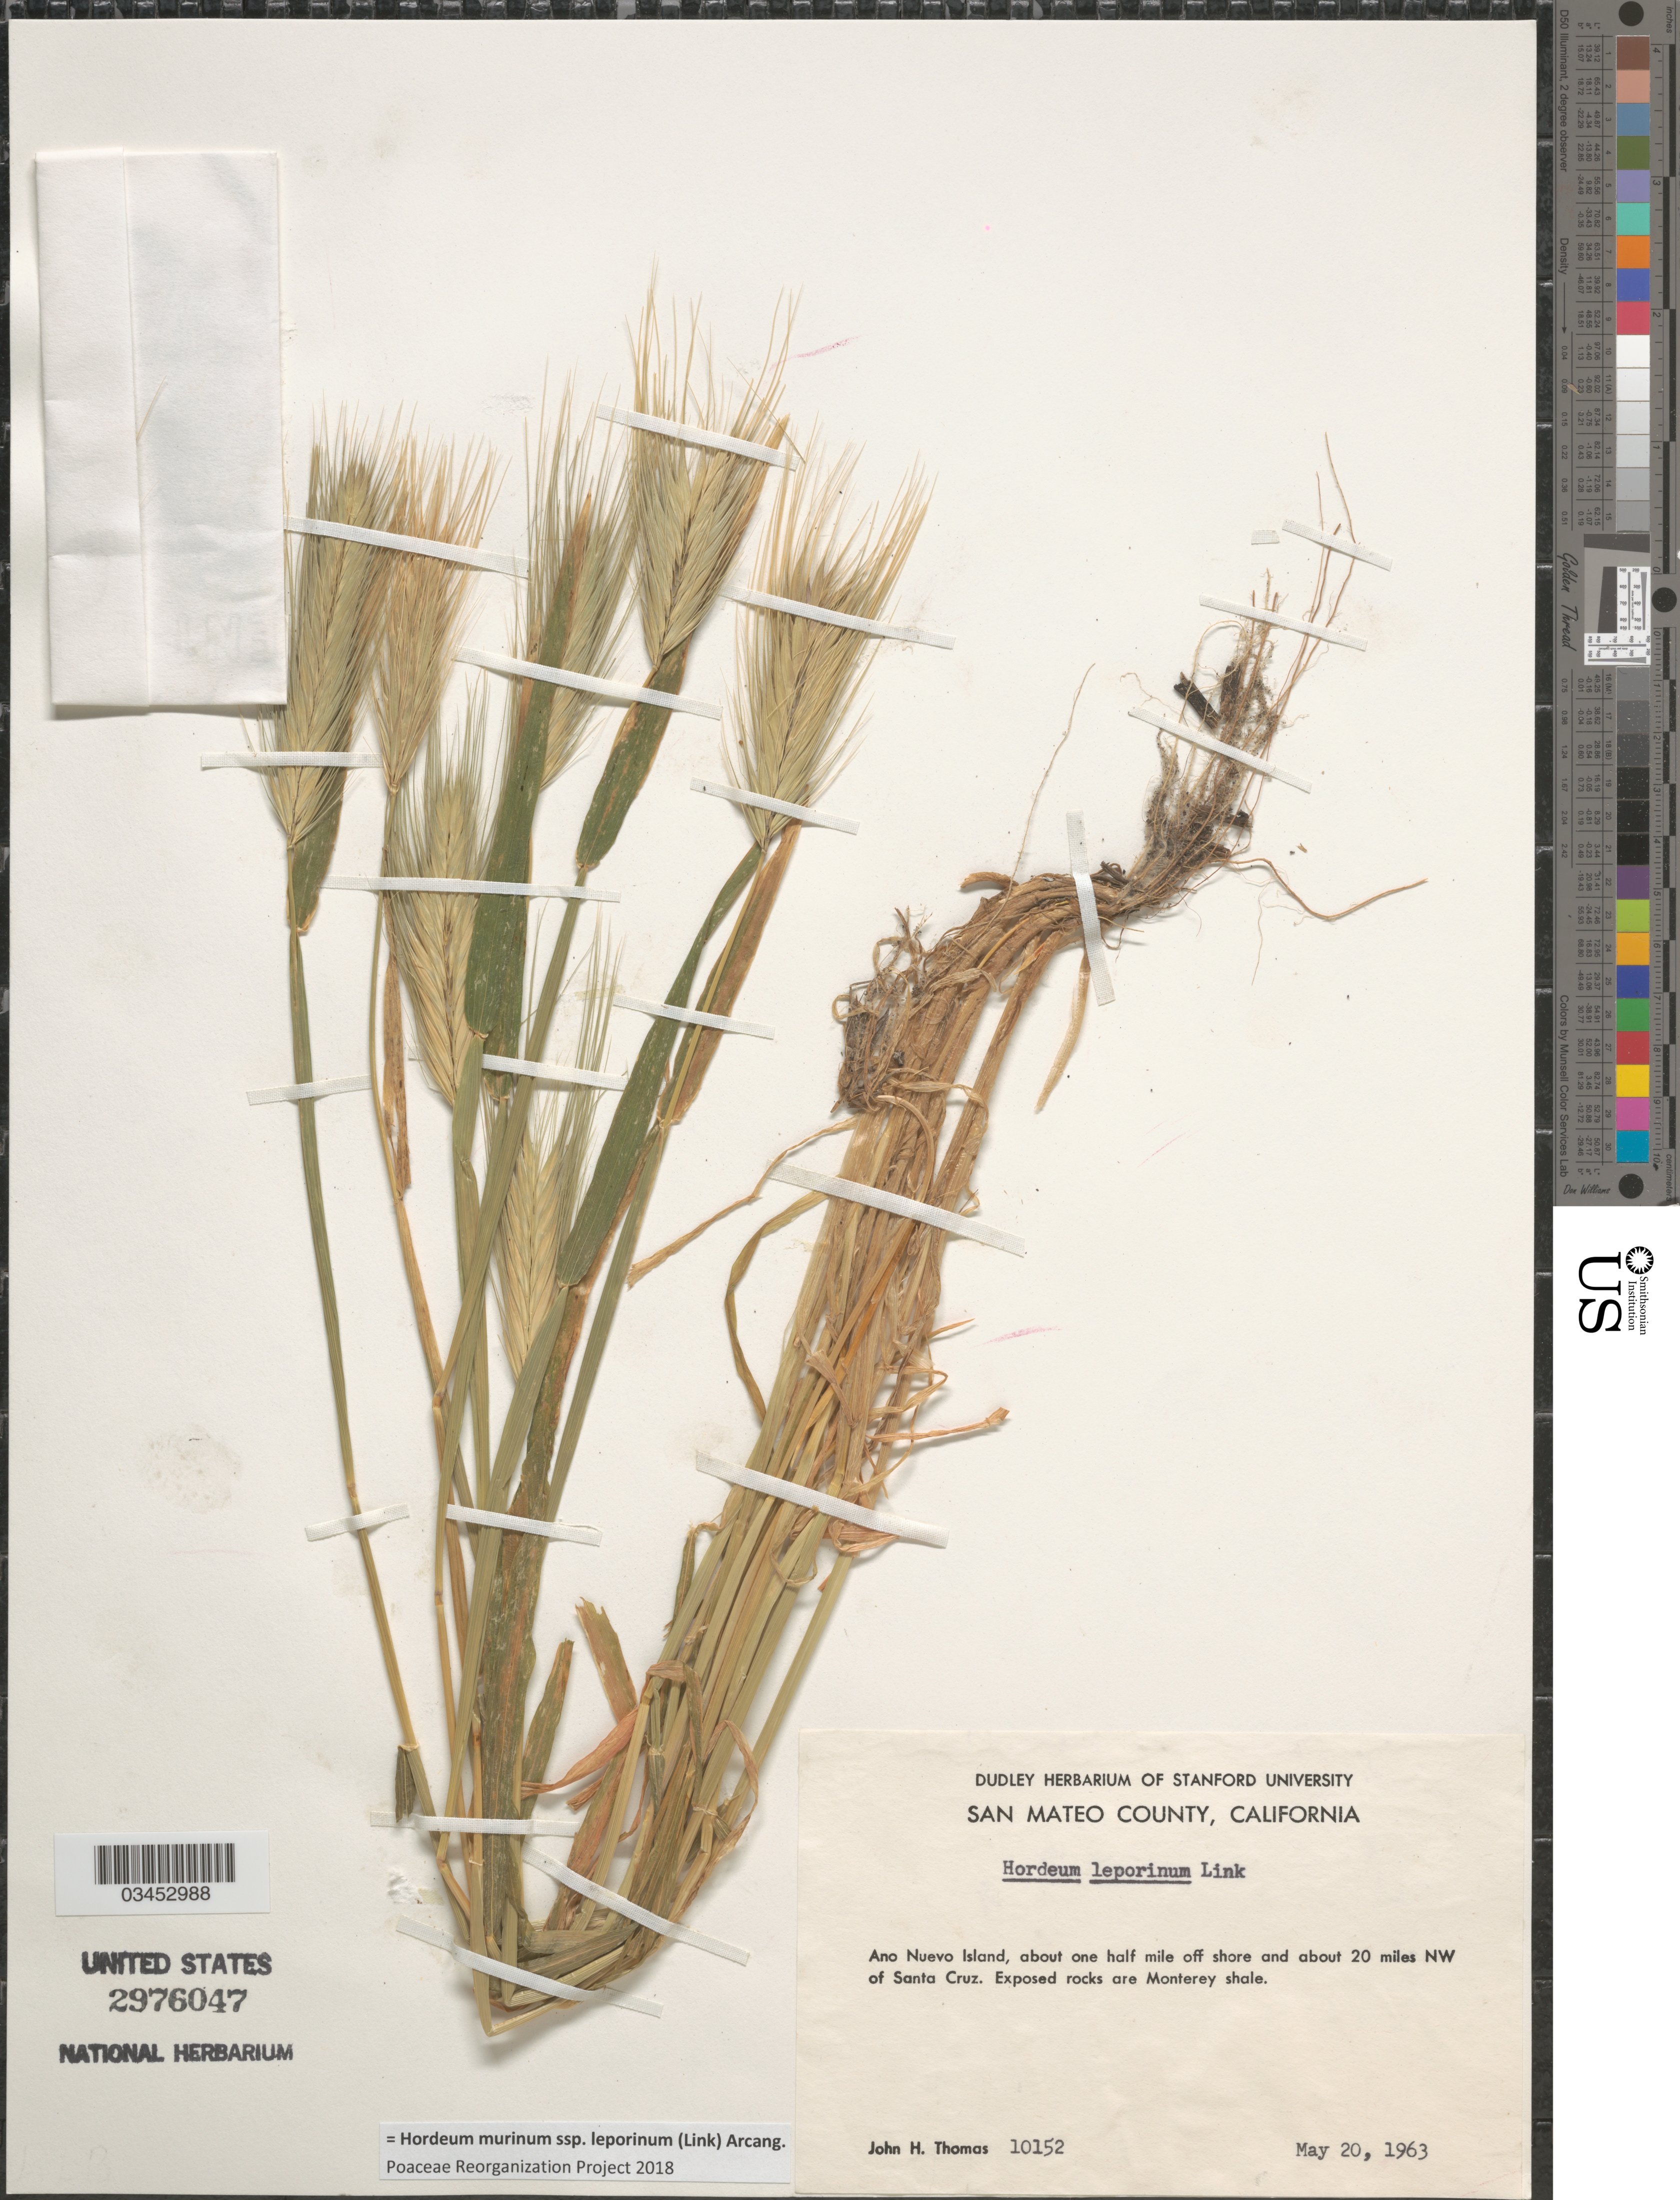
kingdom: Plantae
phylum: Tracheophyta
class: Liliopsida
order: Poales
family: Poaceae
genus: Hordeum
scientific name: Hordeum murinum subsp. leporinum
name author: (Link) Arcang.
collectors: J. H. Thomas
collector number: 10152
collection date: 1963-05-20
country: United States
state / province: California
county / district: San Mateo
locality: San Mateo County. Ano Nuevo Island, about one half mile off shore and about 20 miles NW of Santa Cruz.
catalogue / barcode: US 2976047